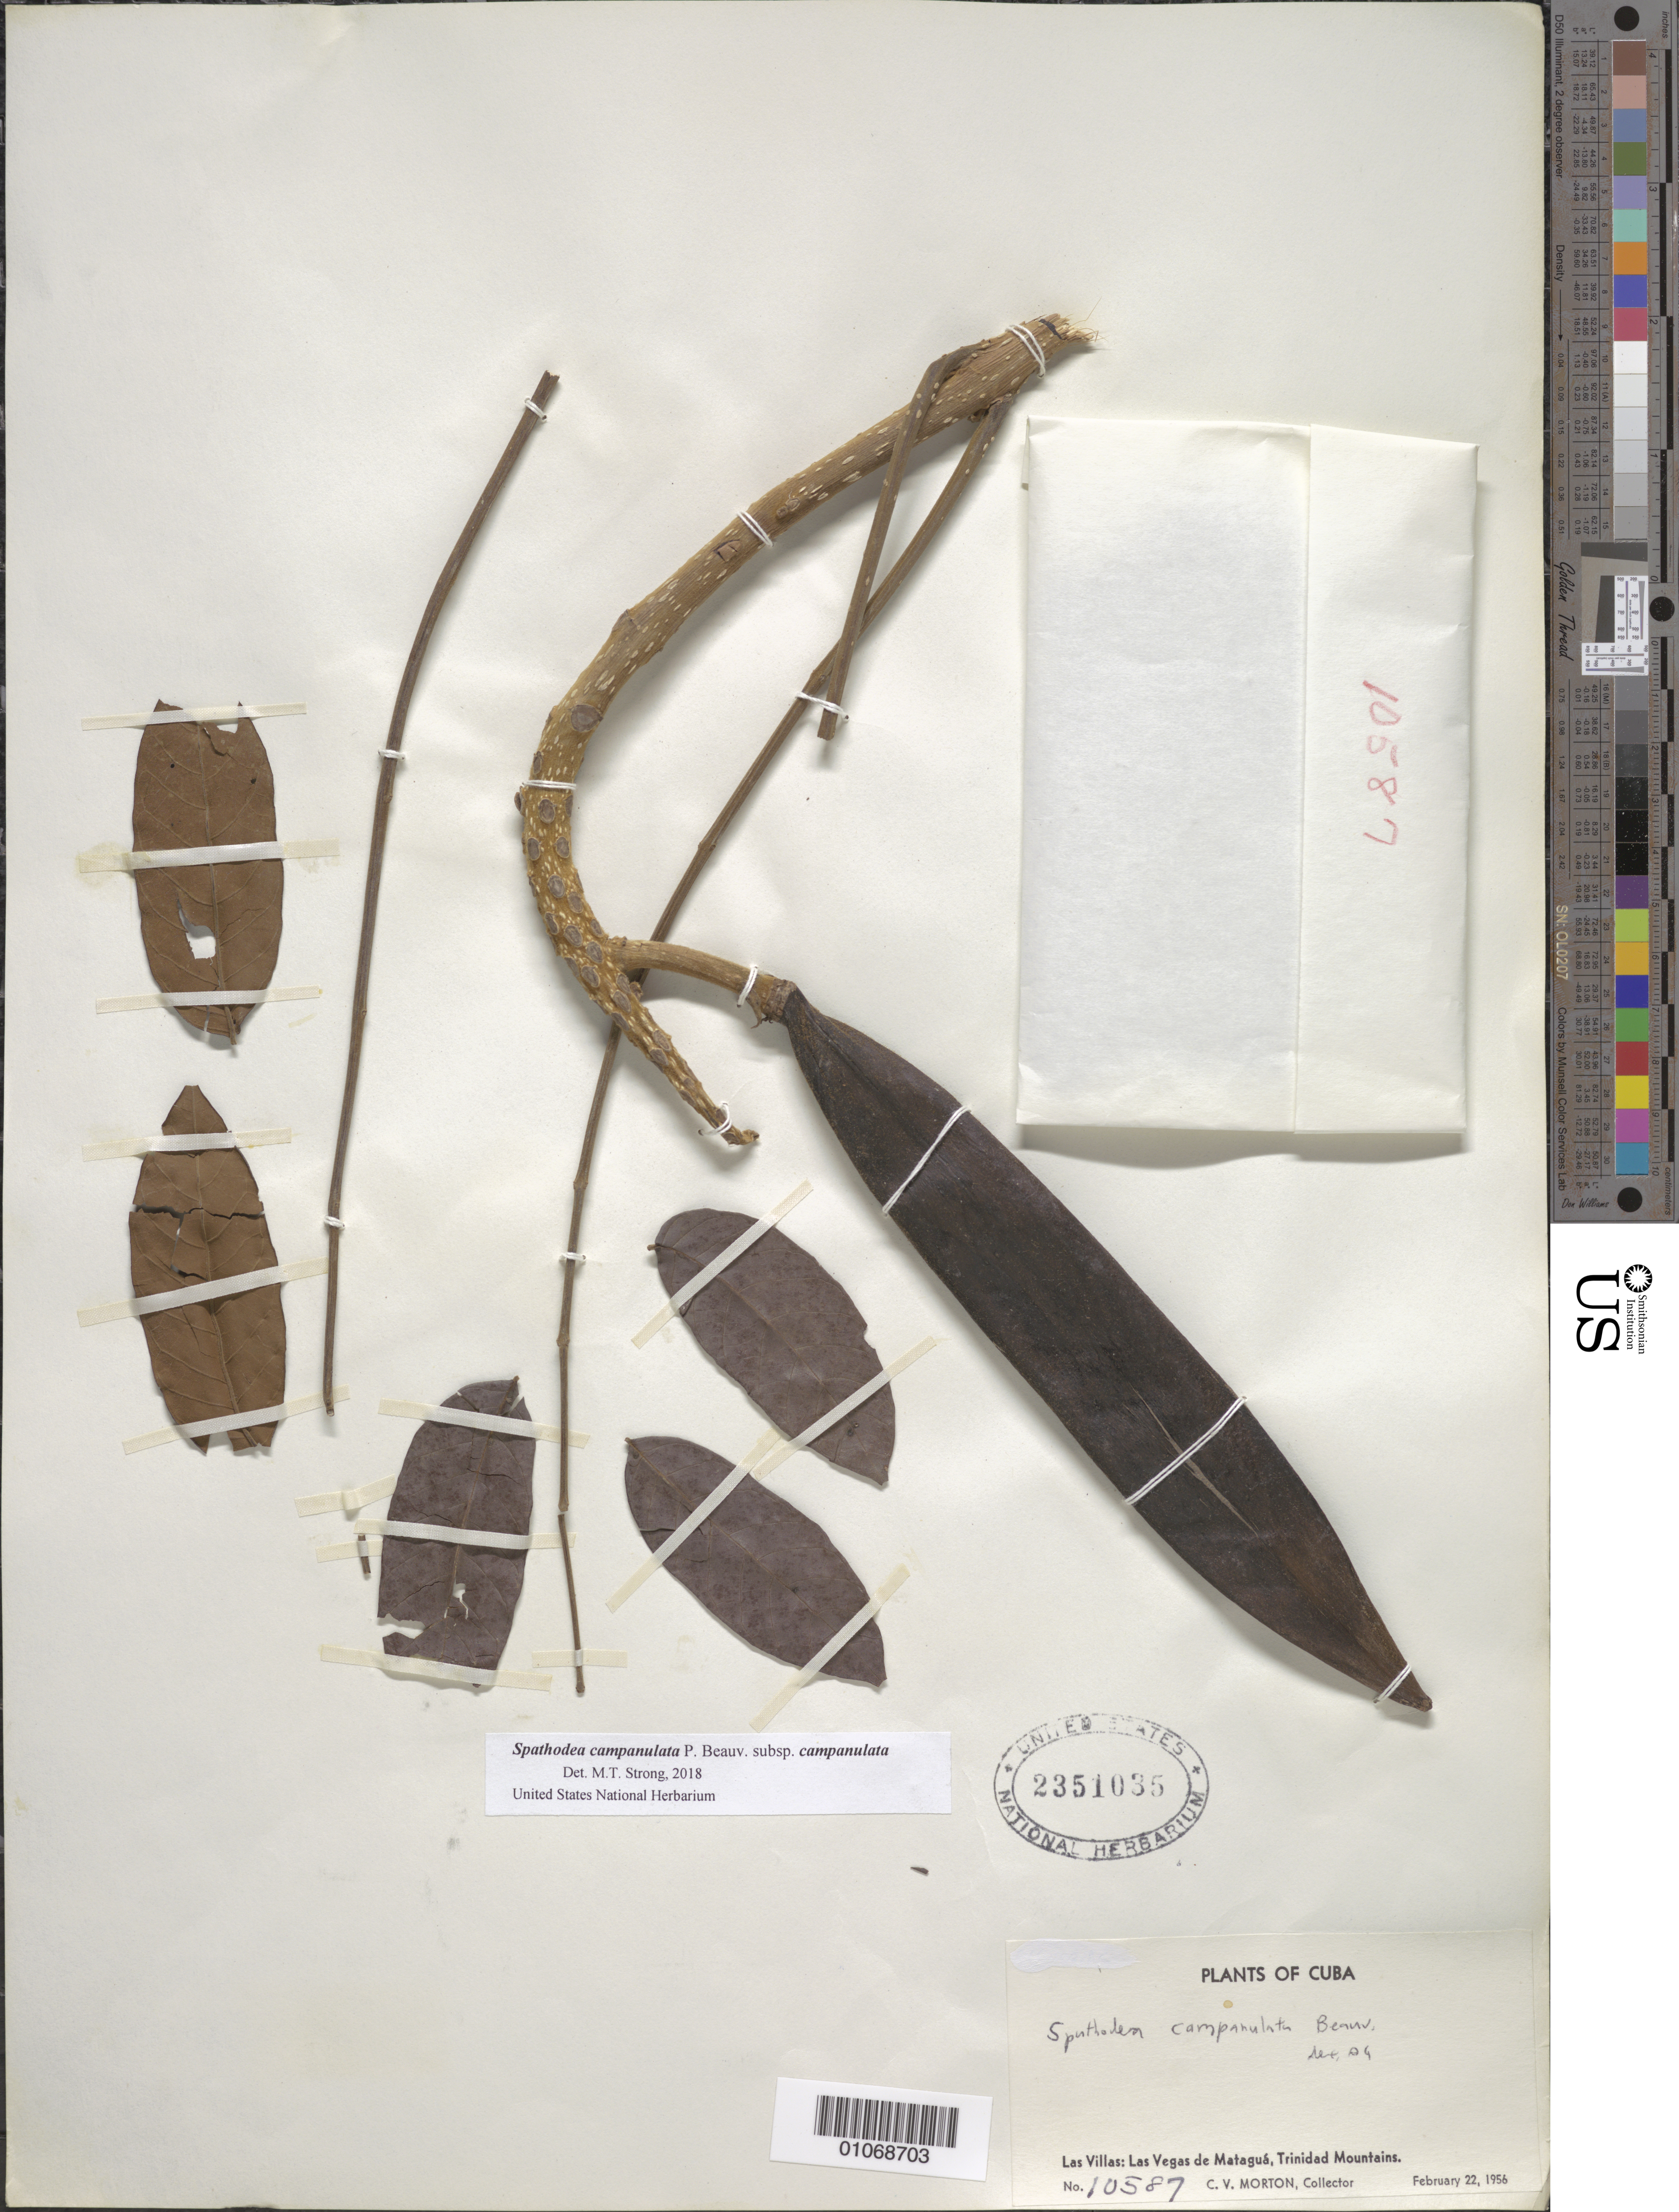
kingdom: Plantae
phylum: Tracheophyta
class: Magnoliopsida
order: Lamiales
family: Bignoniaceae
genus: Spathodea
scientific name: Spathodea campanulata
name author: P. Beauv.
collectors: C. V. Morton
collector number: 10587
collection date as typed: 22 Feb 1956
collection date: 1956-02-22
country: Cuba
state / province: Las Villas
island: Cuba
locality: Las Vegas de Matagua, Trinidad Mountains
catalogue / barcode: US 2351035